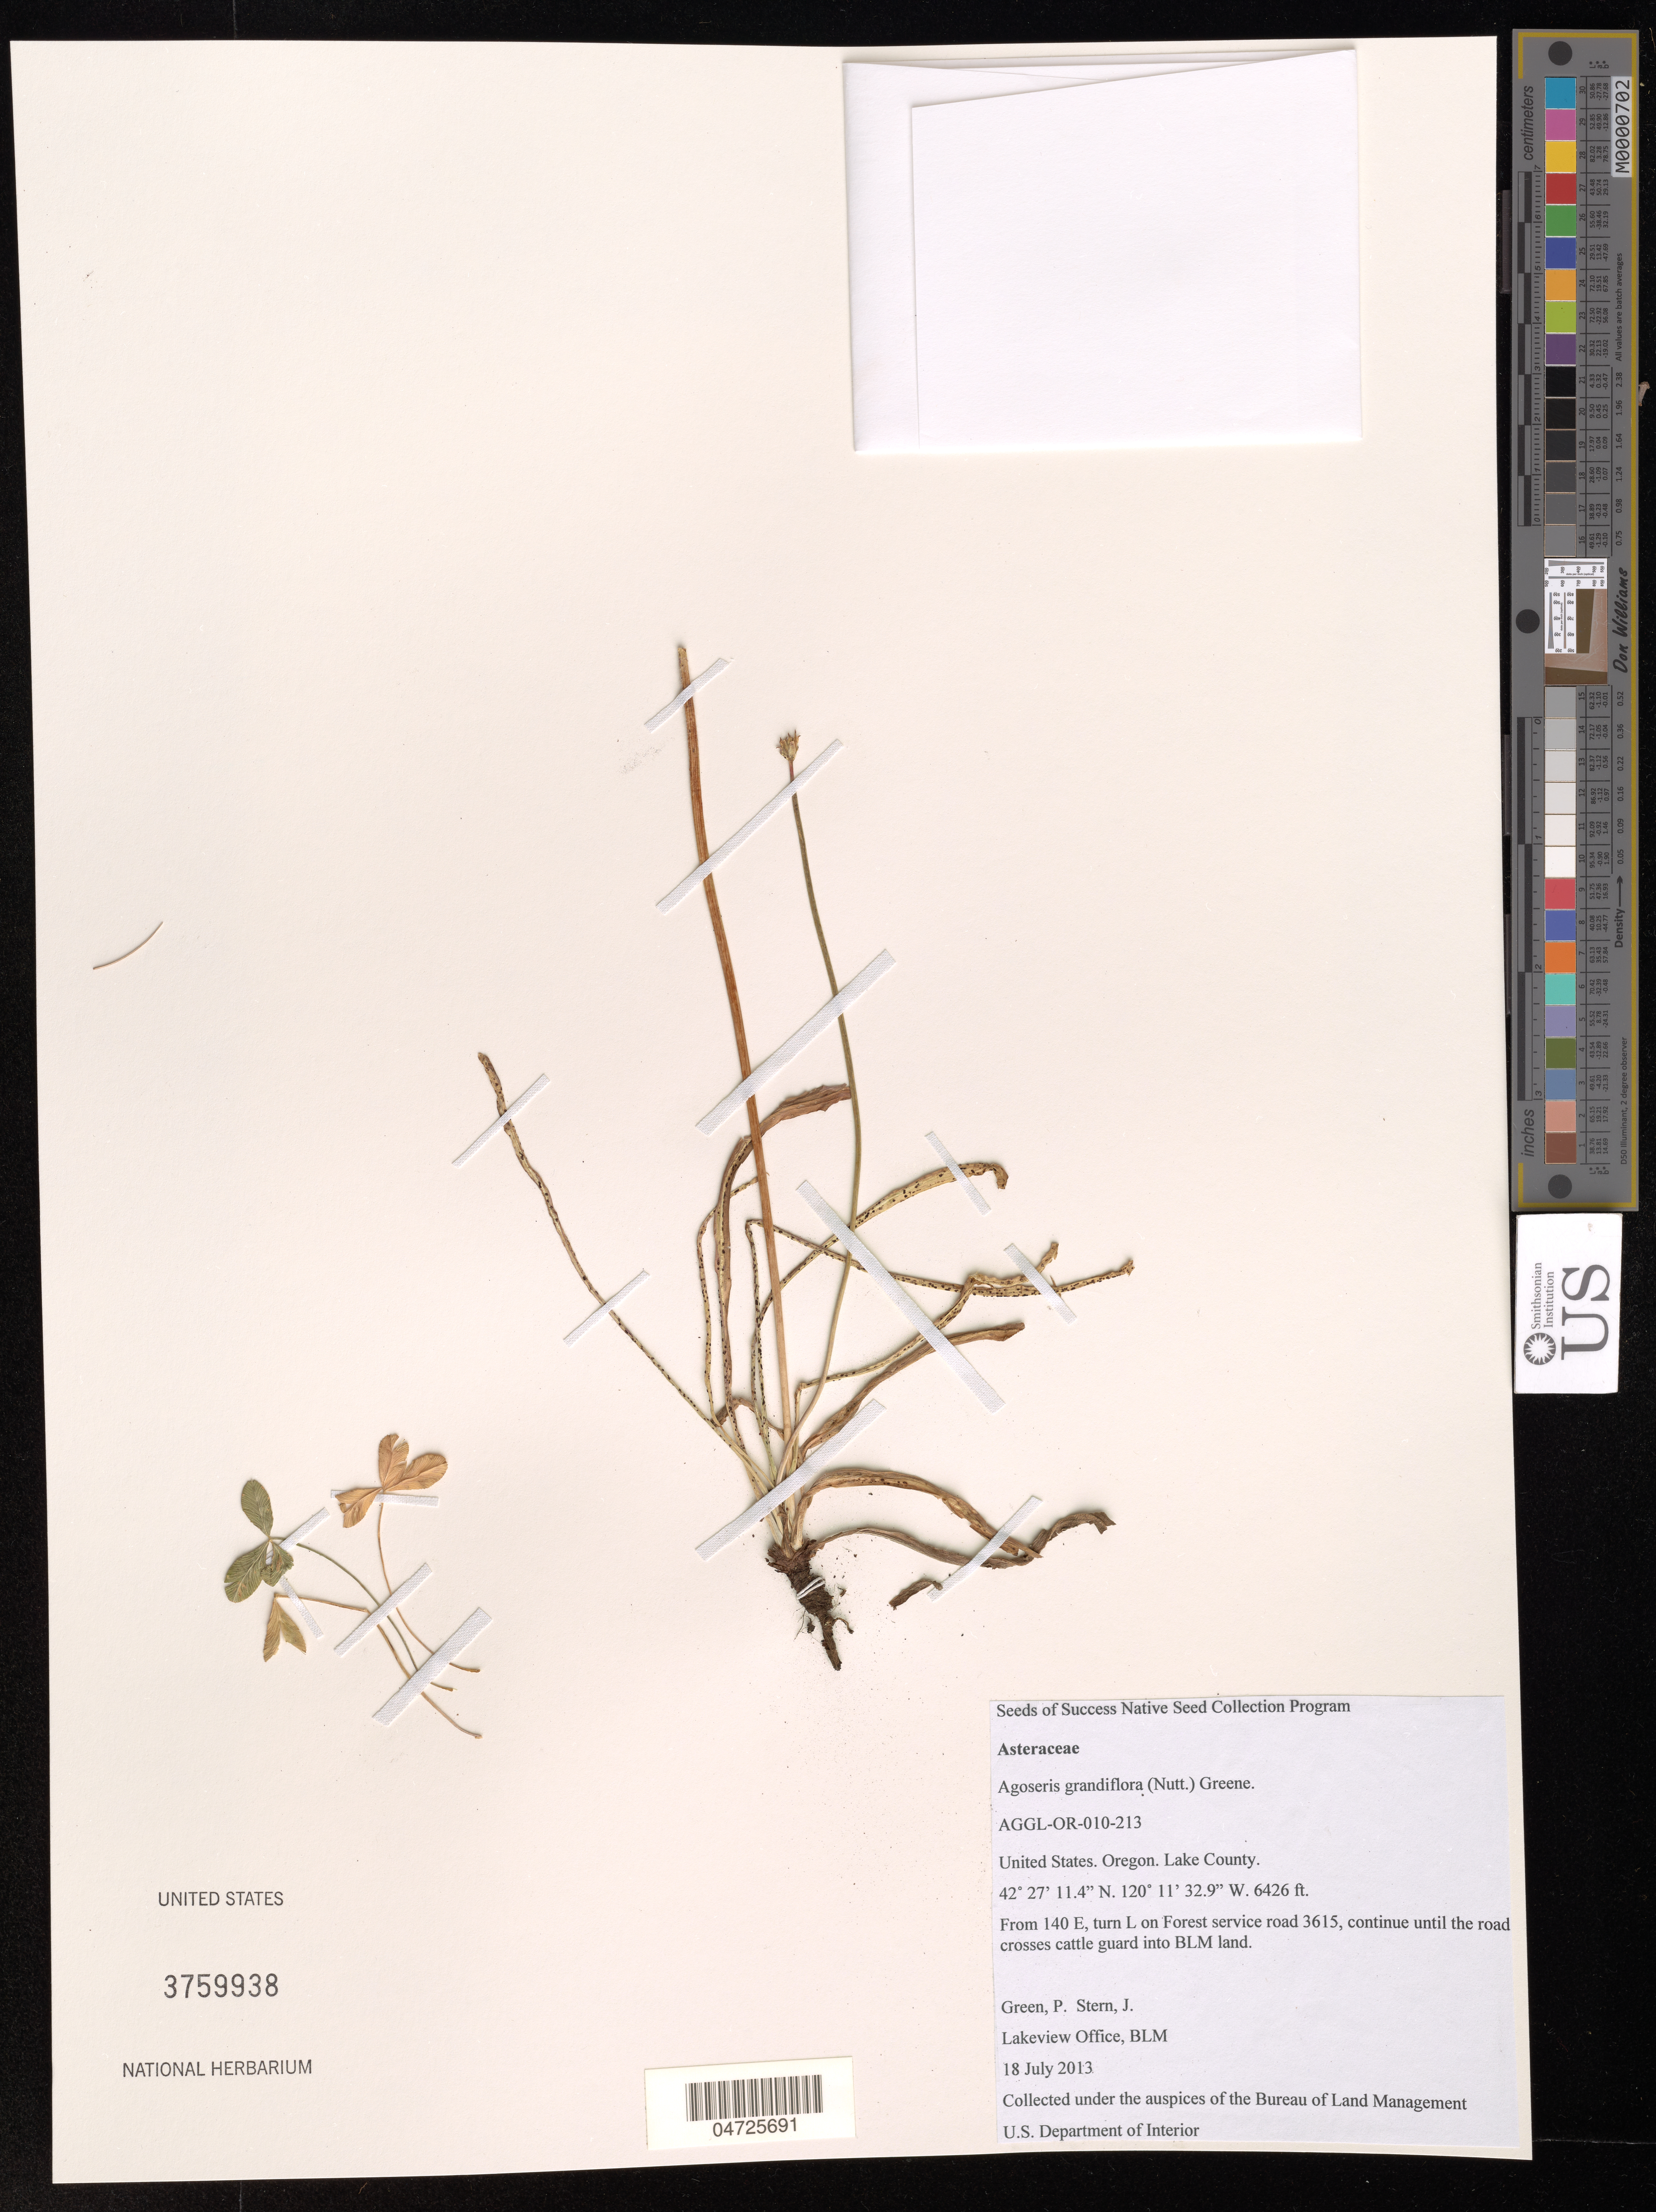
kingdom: Plantae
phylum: Tracheophyta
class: Magnoliopsida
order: Asterales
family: Asteraceae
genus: Agoseris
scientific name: Agoseris grandiflora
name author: (Nutt.) Greene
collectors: P. Green & J. Stern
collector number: AGGL-OR-010-213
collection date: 2013-07-18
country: United States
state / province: Oregon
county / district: Lake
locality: Lake County. From 140 E, turn L on Forest service road 3615, continue until the road crosses cattle guard into BLM land.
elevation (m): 1959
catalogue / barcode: US 3759938